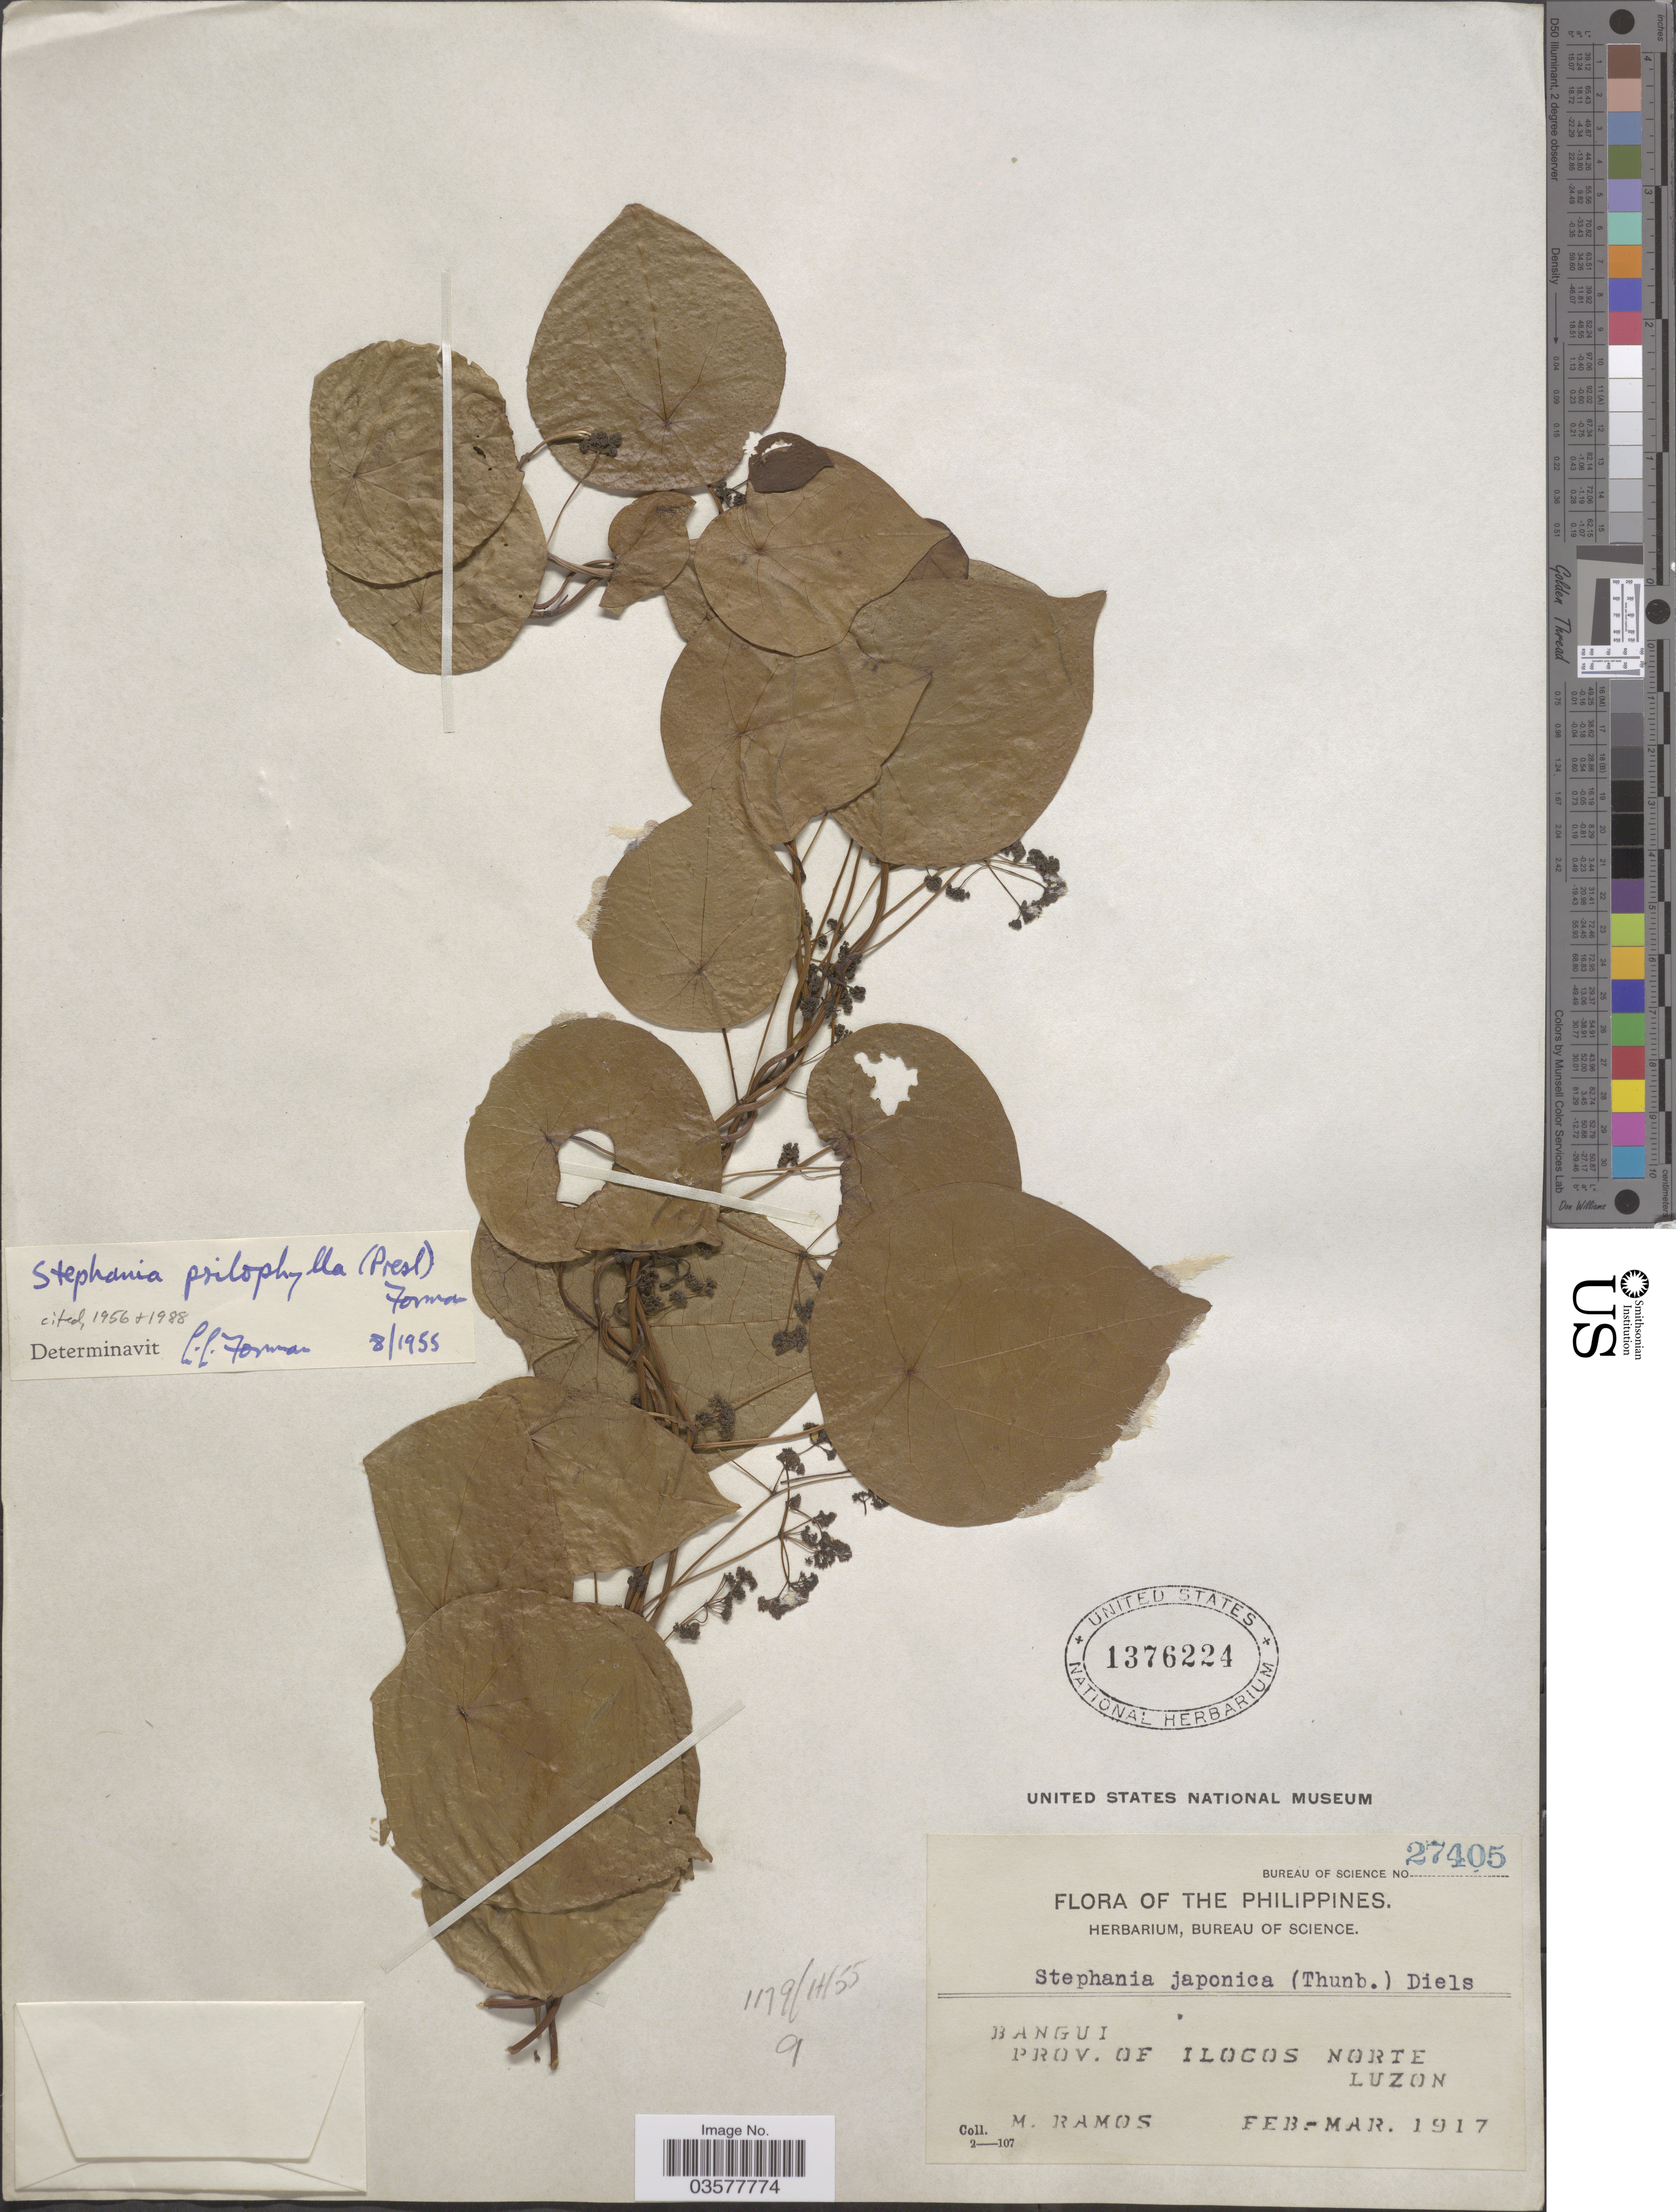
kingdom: Plantae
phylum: Tracheophyta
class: Magnoliopsida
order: Ranunculales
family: Menispermaceae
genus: Stephania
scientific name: Stephania psilophylla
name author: (C. Presl) Forman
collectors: M. Ramos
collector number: Bureau of Science 27405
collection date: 1917-02/1917-03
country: Philippines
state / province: Ilocos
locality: Bangui. Prov. of Ilocos Norte Luzon.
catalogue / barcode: US 1376224